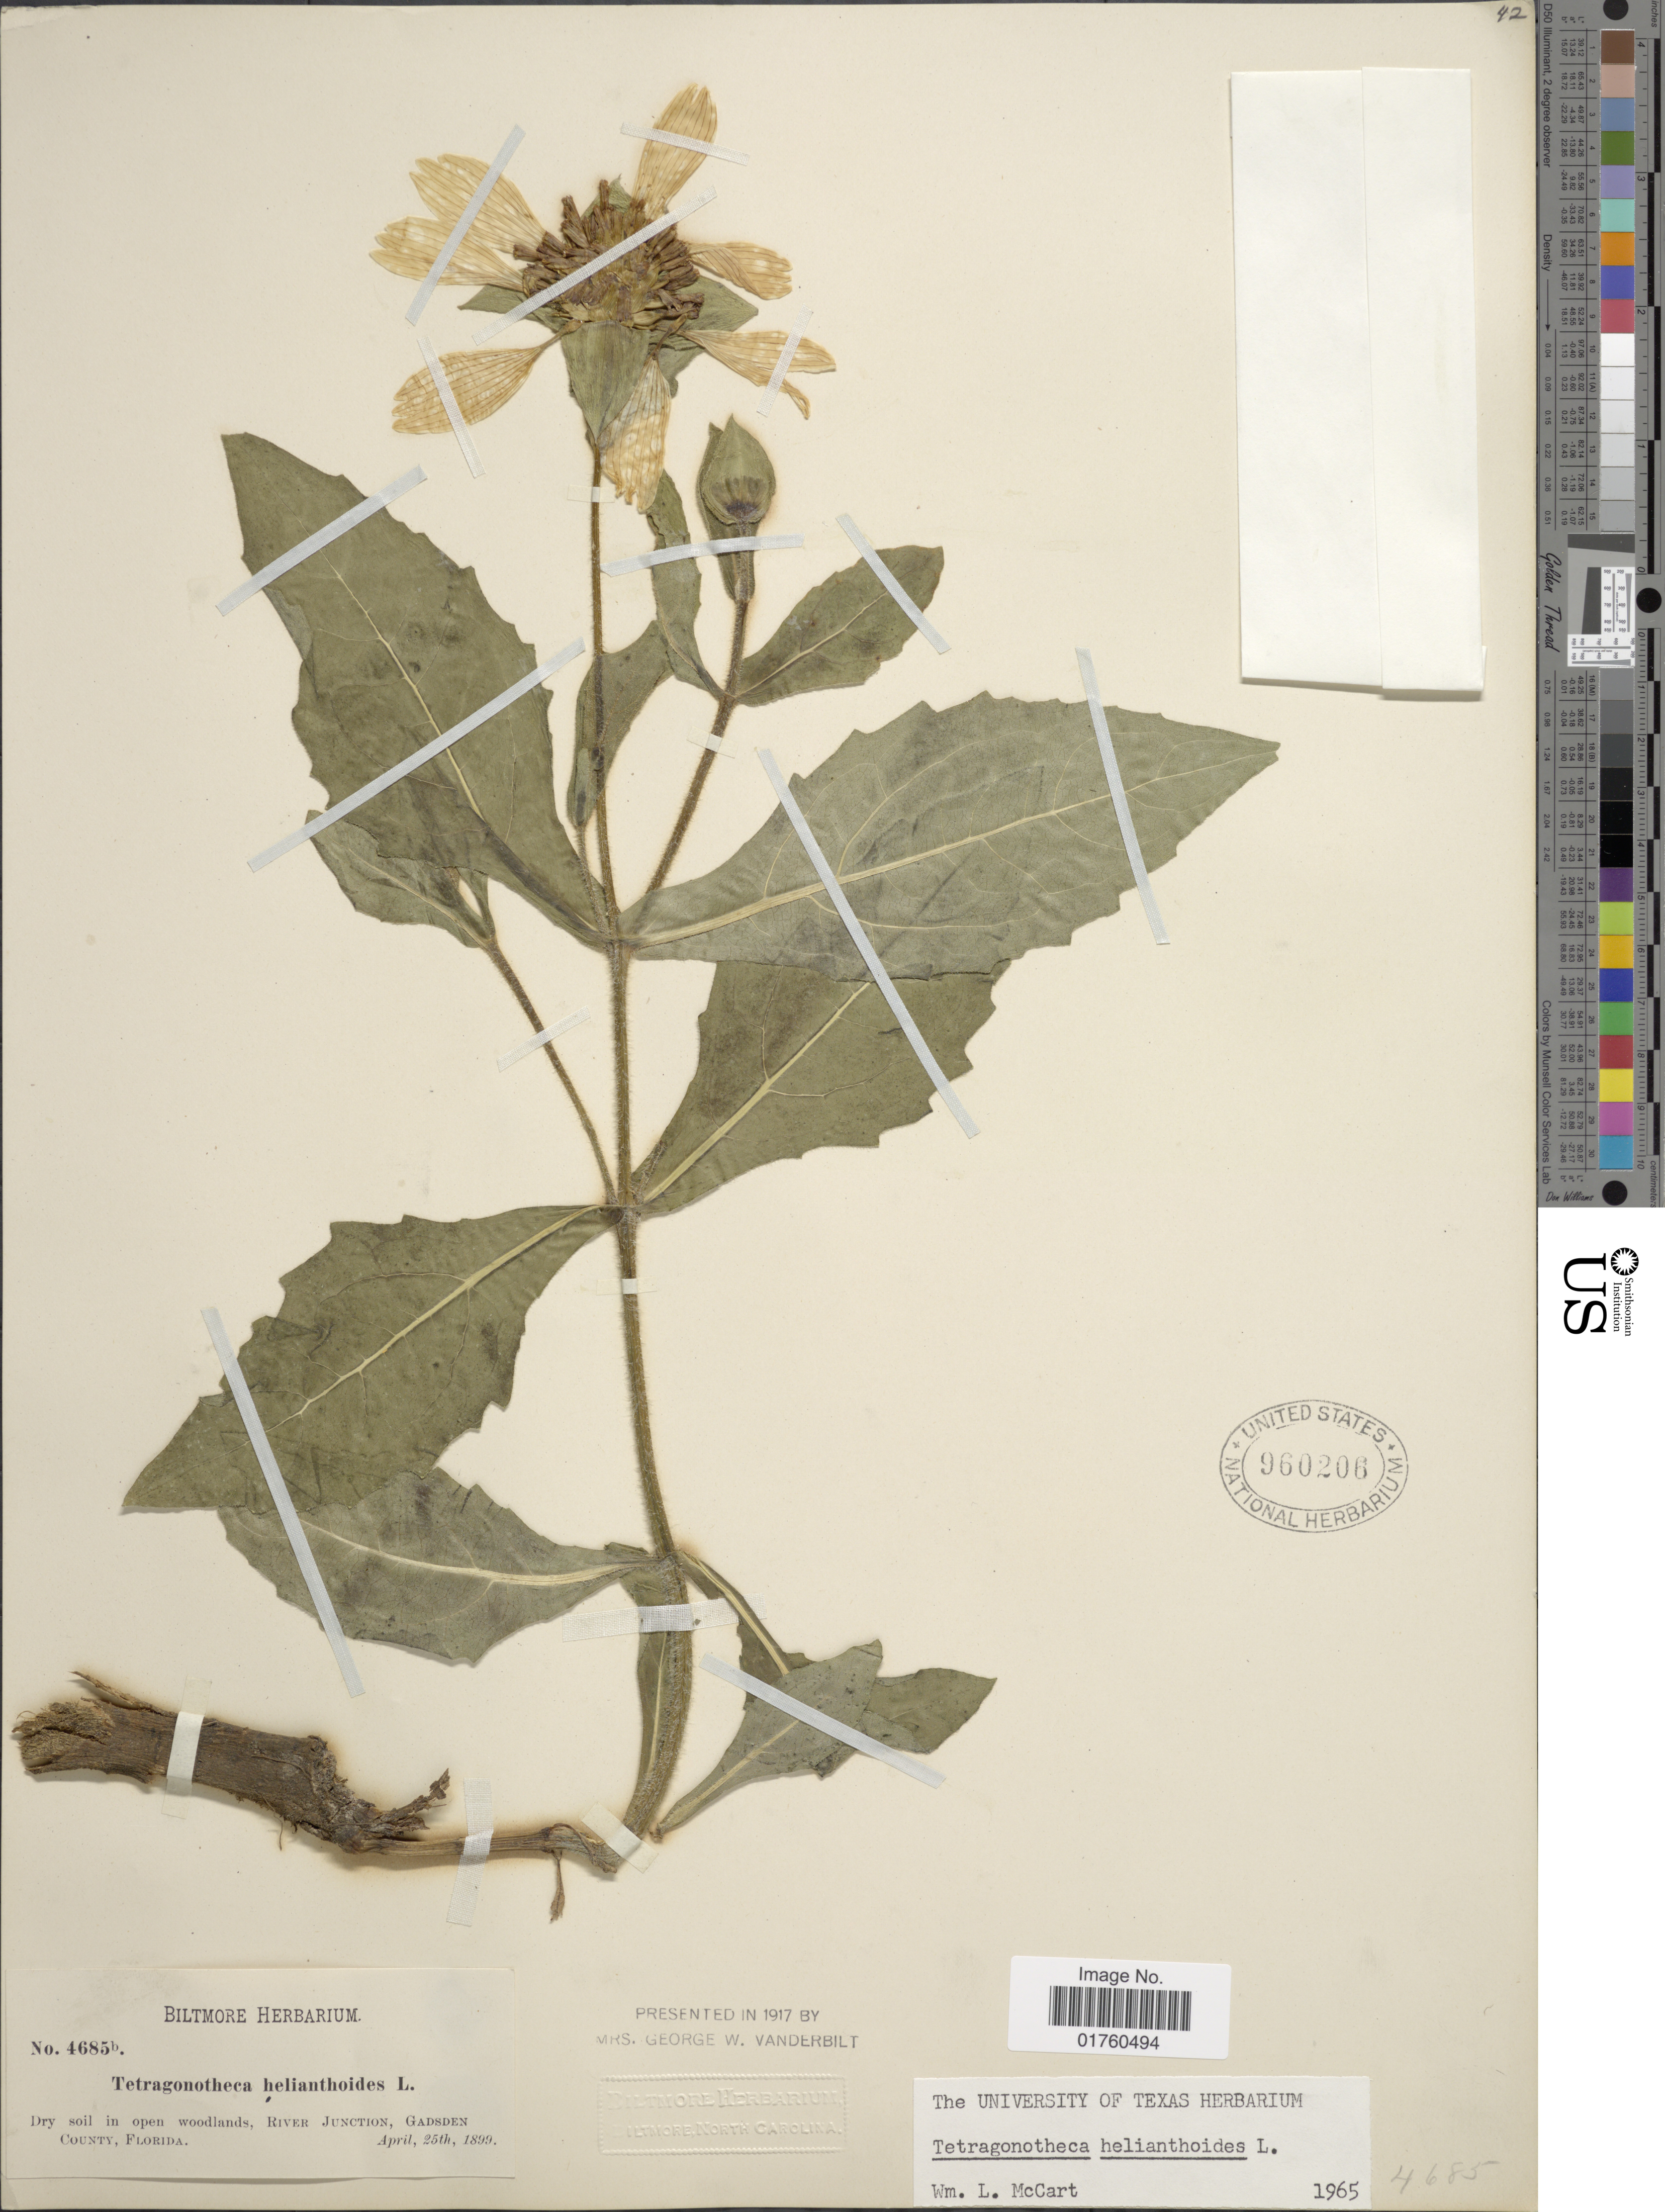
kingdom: Plantae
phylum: Tracheophyta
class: Magnoliopsida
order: Asterales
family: Asteraceae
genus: Tetragonotheca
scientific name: Tetragonotheca helianthoides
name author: L.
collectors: ex herb. Biltmore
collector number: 4685b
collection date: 1899-04-25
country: United States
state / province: Florida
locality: River Junction, Gadsen County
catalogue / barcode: US 960206